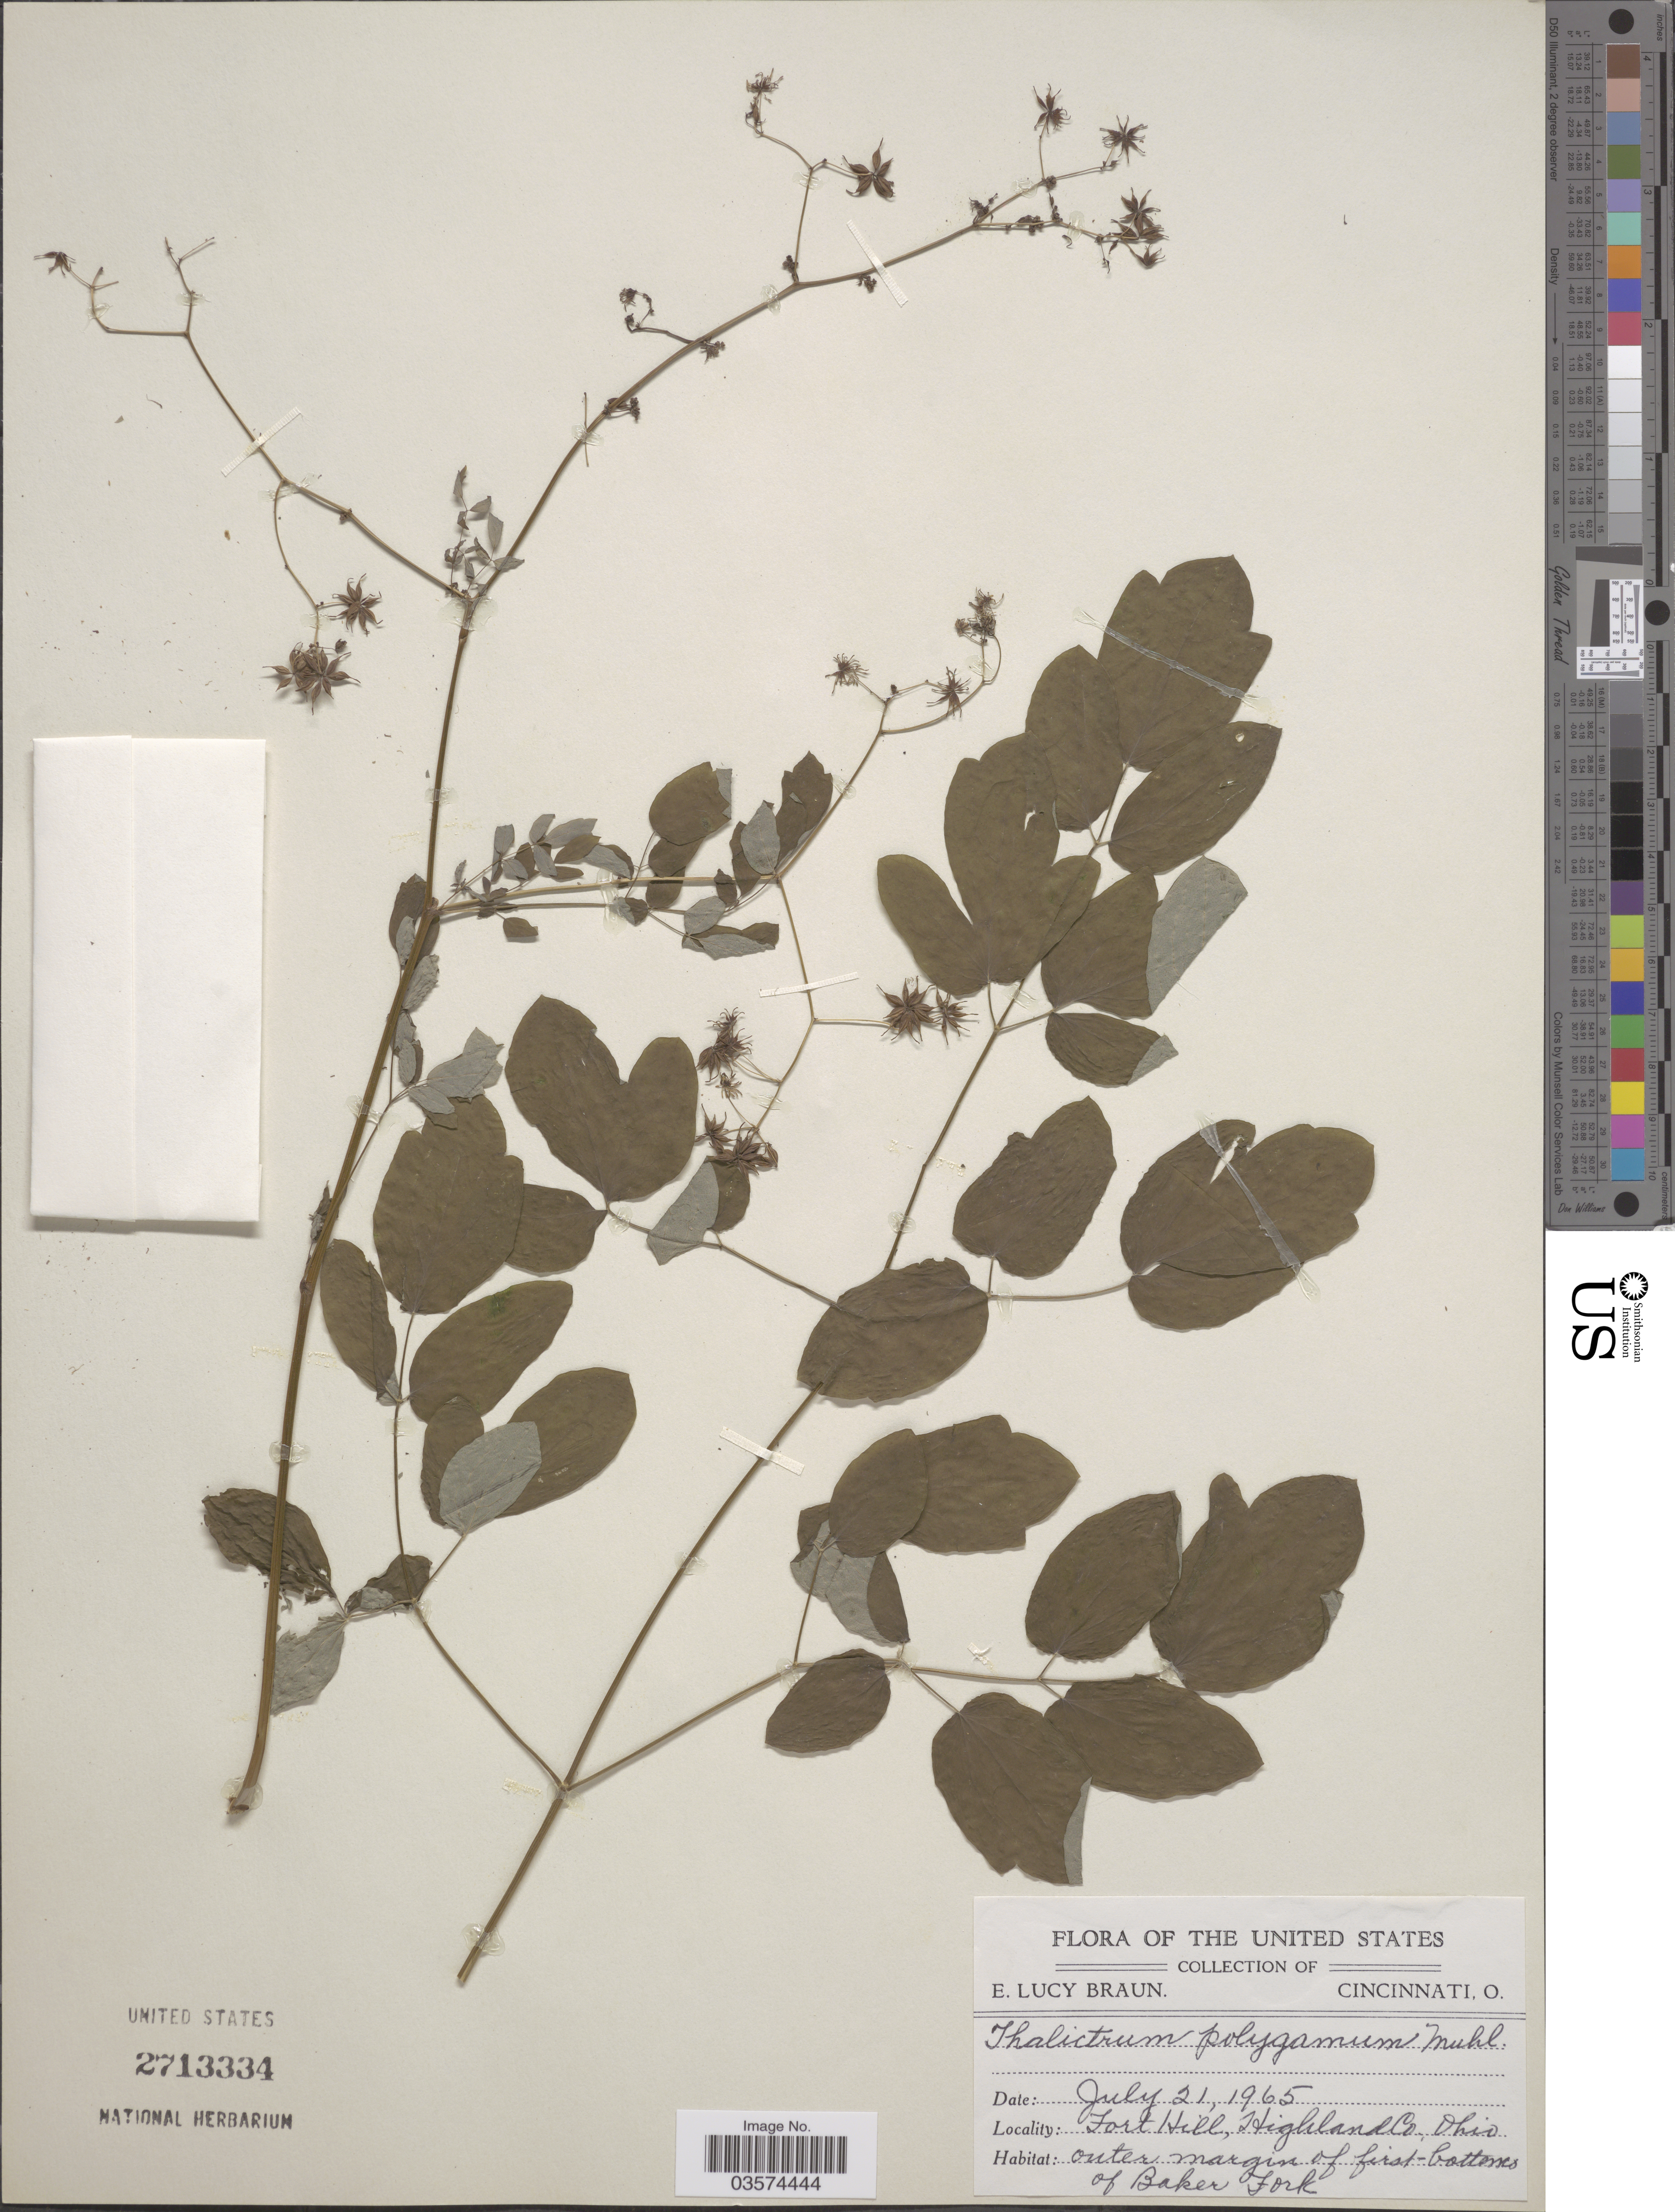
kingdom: Plantae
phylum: Tracheophyta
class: Magnoliopsida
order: Ranunculales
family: Ranunculaceae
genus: Thalictrum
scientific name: Thalictrum pubescens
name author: Pursh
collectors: E. L. Braun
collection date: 1965-07-21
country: United States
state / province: Ohio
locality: Fort Hill, Highland Co. Outer margin of first-bottoms of Baker Fork.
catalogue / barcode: US 2713334